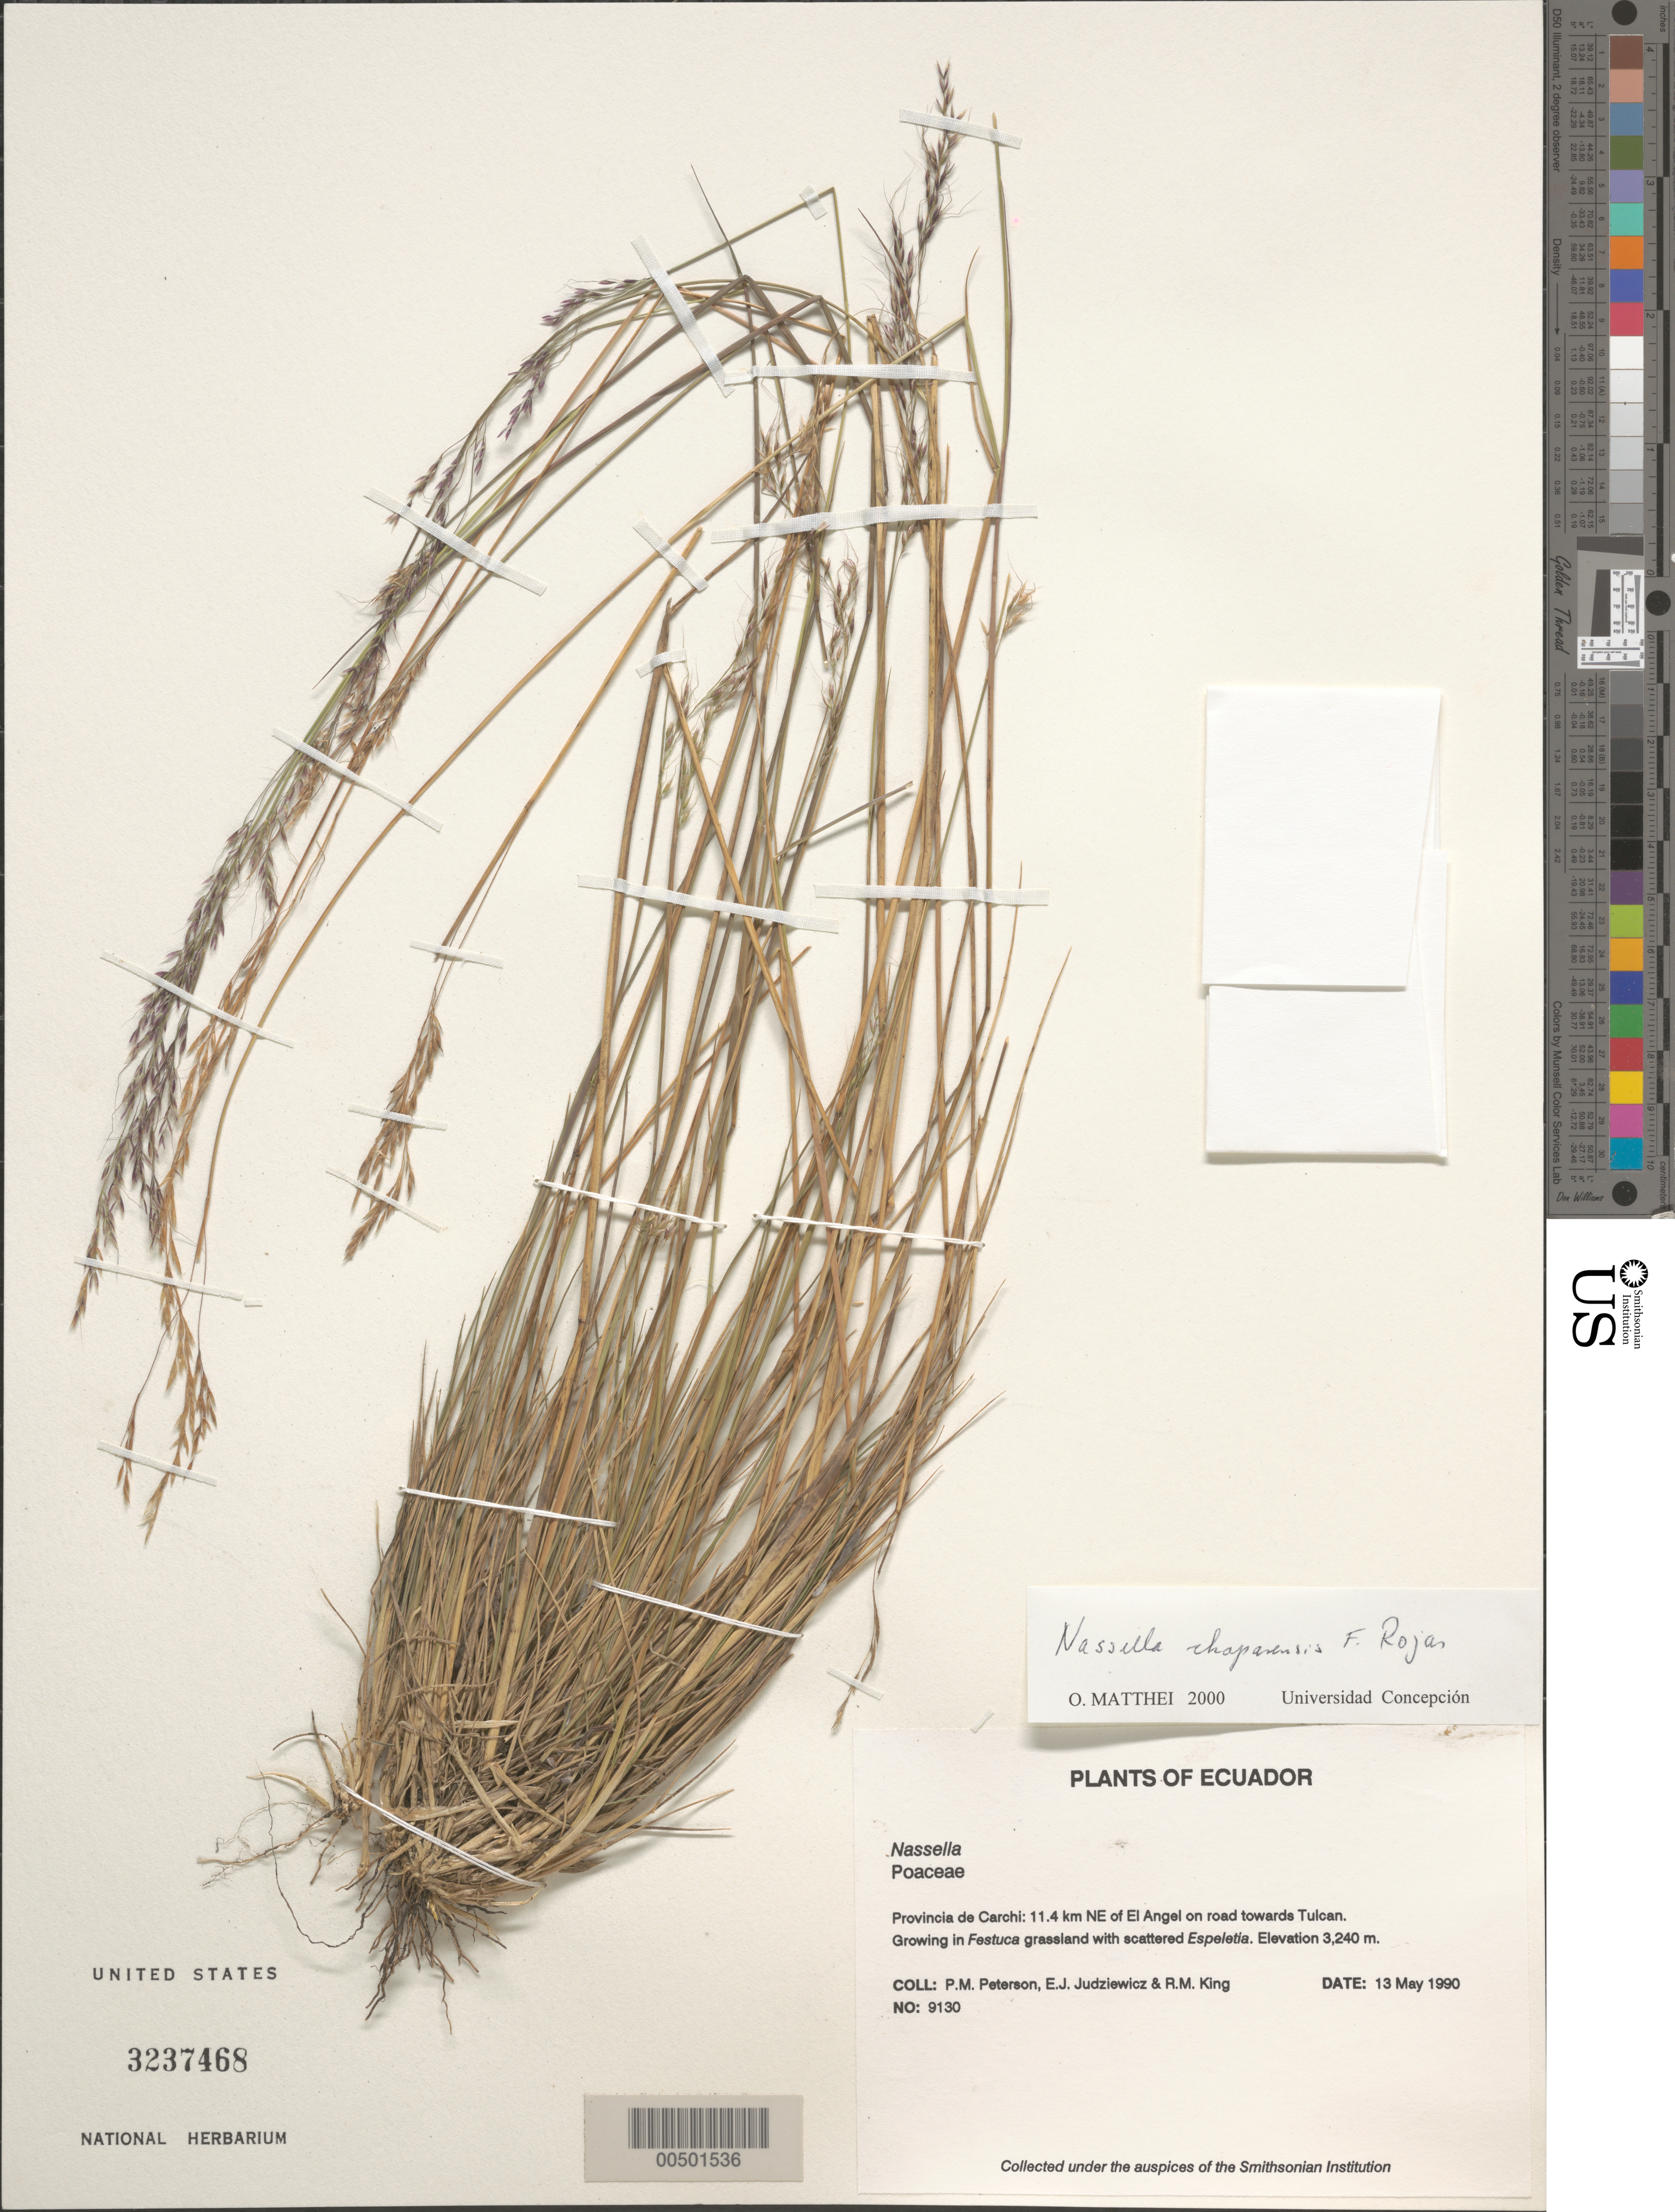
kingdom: Plantae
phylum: Tracheophyta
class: Liliopsida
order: Poales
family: Poaceae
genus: Nassella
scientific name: Nassella sp.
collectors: P. M. Peterson, E. J. Judziewicz & R. M. King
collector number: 09130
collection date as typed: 13 May 1990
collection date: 1990-05-13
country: Ecuador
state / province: Carchi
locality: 11.4 km NE of El Angel on road towards Tulcan.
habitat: Growing in Festuca grassland with scattered Espeletia.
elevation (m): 3240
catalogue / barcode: US 3237468